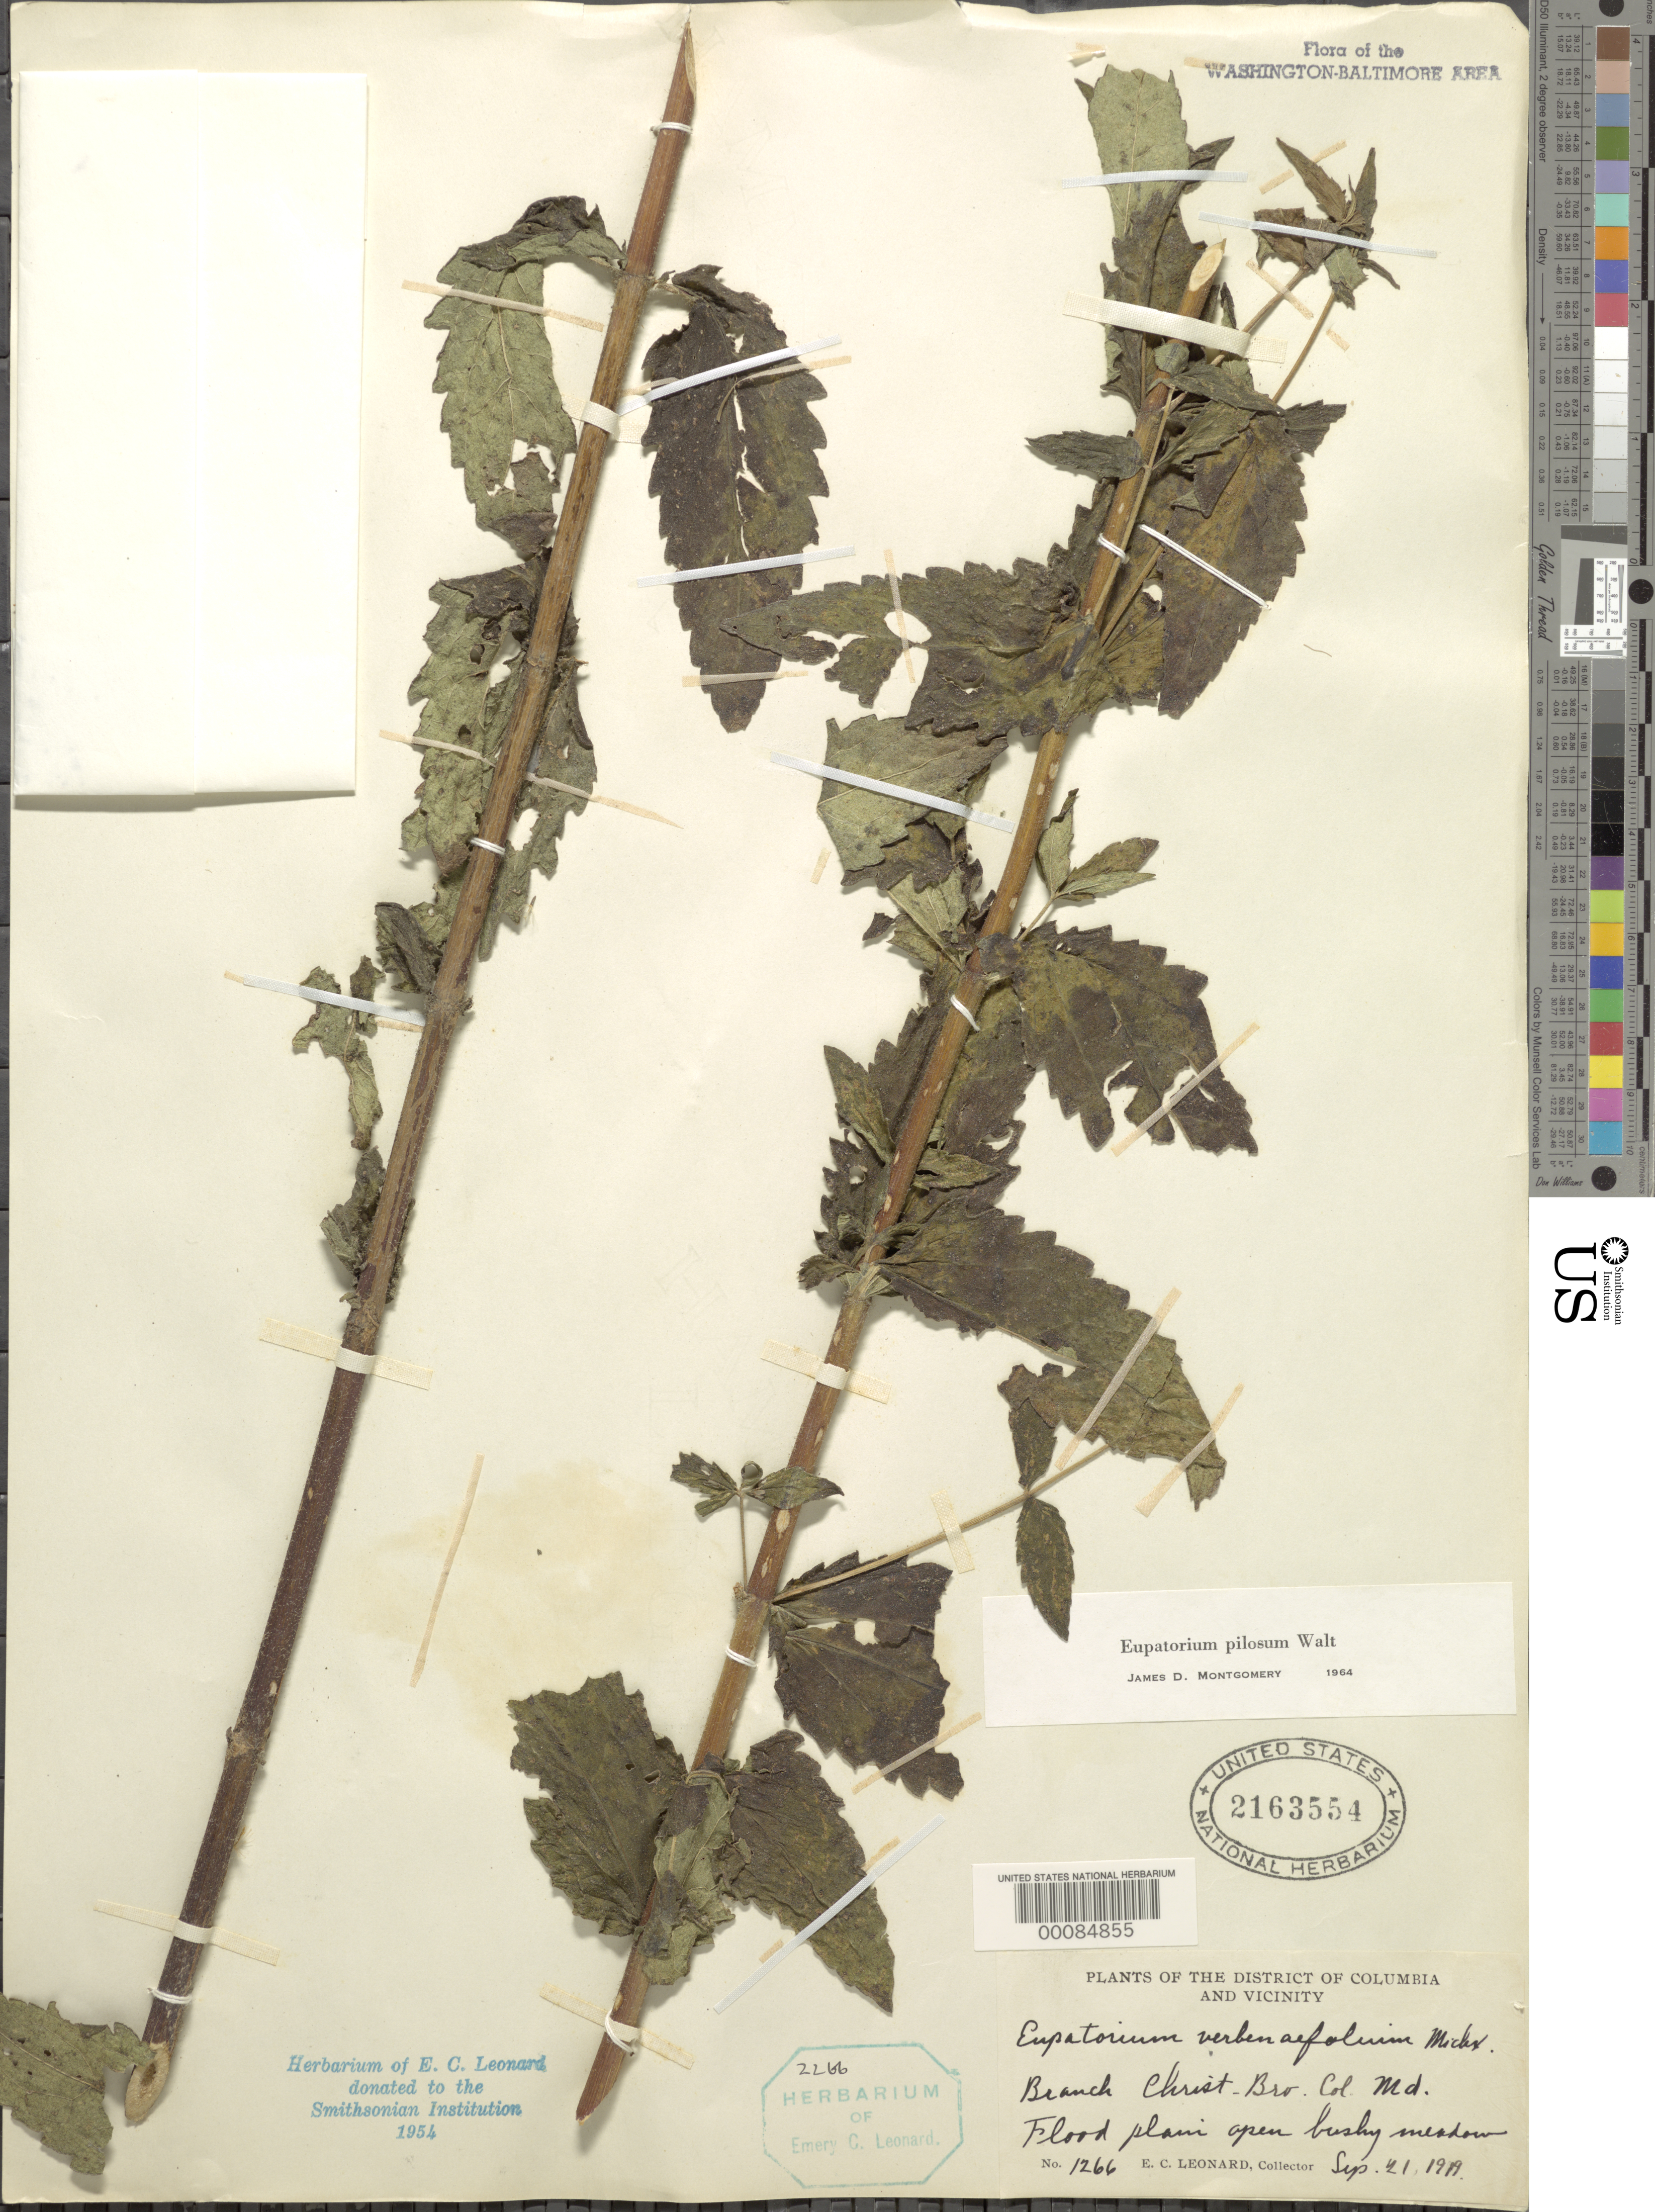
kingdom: Plantae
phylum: Tracheophyta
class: Magnoliopsida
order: Asterales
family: Asteraceae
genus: Eupatorium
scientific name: Eupatorium pilosum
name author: Walter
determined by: Montgomery, J. D.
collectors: E. C. Leonard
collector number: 1266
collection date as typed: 21 Sep 1919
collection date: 1919-09-21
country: United States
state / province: Maryland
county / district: Prince George's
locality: Branch. Christ. Bro. Col.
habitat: Flood plain open bushy meadow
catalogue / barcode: US 2163554